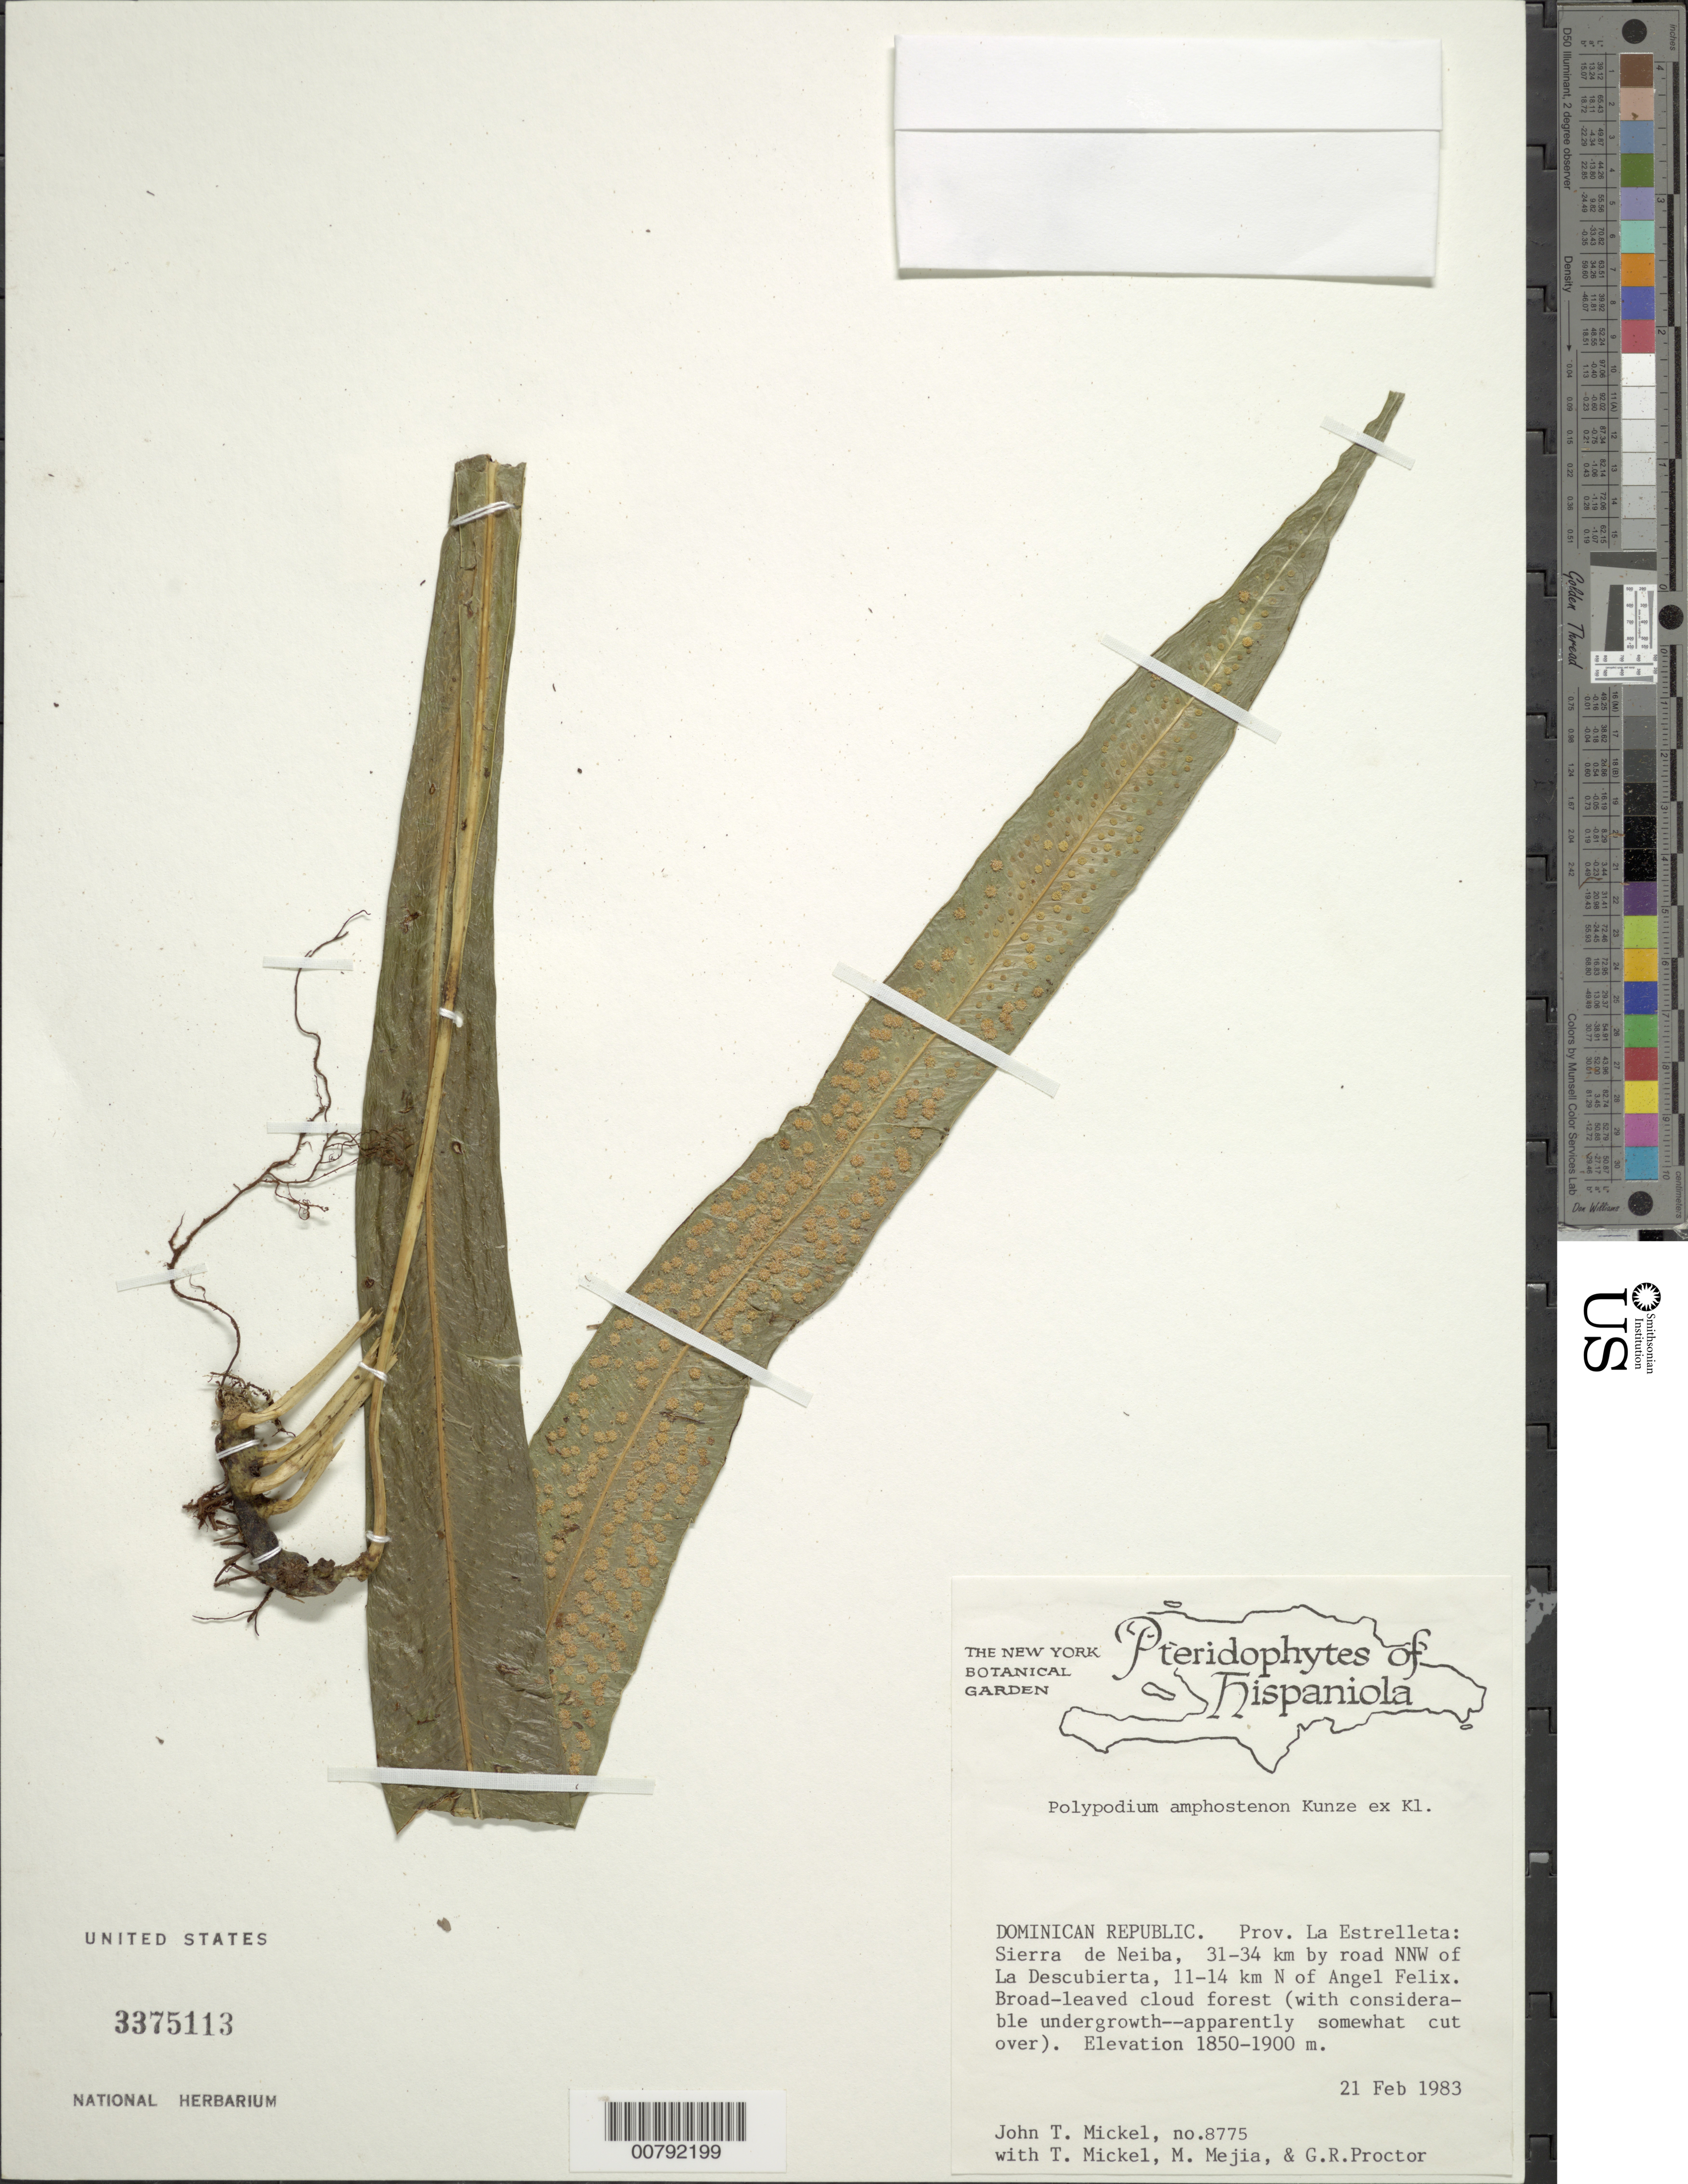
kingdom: Plantae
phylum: Tracheophyta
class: Polypodiopsida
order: Polypodiales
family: Polypodiaceae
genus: Campyloneurum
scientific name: Campyloneurum angustifolium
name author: (Sw.) Fée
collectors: J. T. Mickel, T. Mickel, M. Mejia & G. R. Proctor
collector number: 8775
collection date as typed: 21 Feb 1983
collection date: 1983-02-21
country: Dominican Republic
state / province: Elías Piña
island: Hispaniola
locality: Sierra de Neiba, 31-34 km NNW of La Descubierta, 11-14 km N of Angel Felix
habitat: Broad-leaved cloud forest, with considerable undergrowth, apparently somewhat cut over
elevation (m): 1850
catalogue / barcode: US 3375113